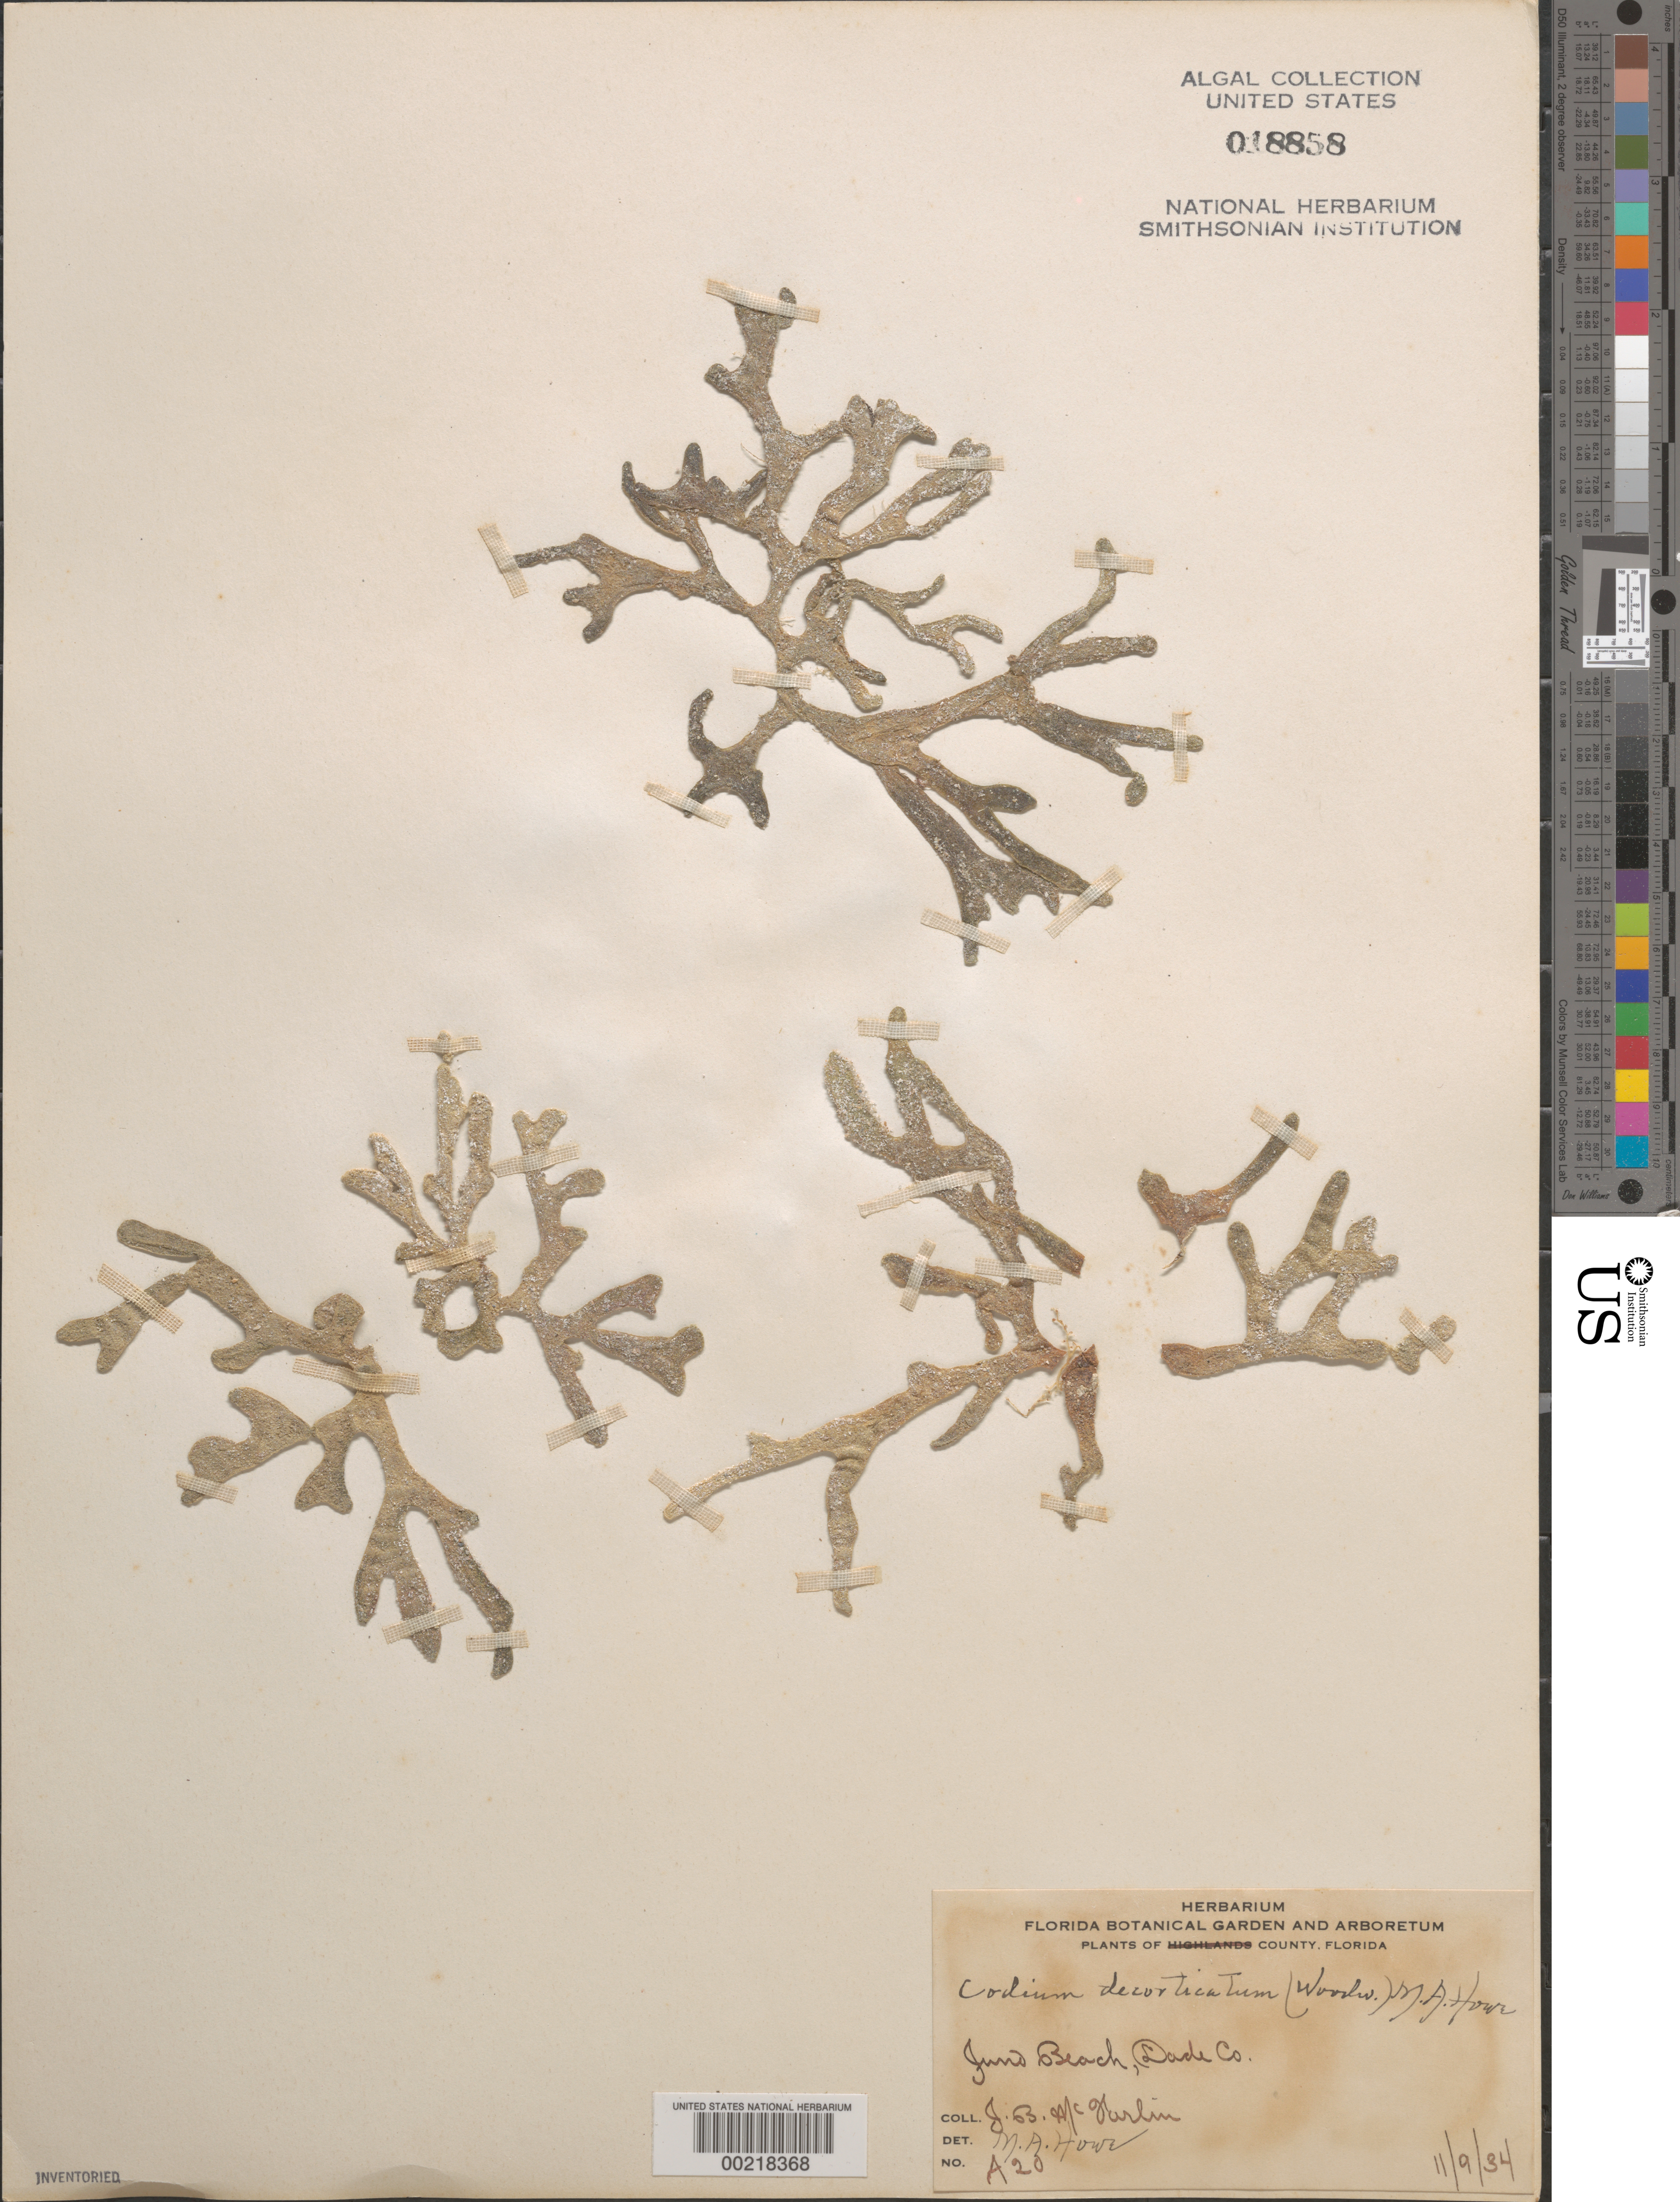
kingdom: Plantae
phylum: Chlorophyta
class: Ulvophyceae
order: Bryopsidales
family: Codiaceae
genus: Codium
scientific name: Codium decorticatum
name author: (Woodw.) M. Howe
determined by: Howe, M. A.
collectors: J. McFarlin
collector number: A20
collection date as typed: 09 Nov 1934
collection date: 1934-11-09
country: United States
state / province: Florida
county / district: Miami-Dade County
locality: Juno Beach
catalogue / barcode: US 18858